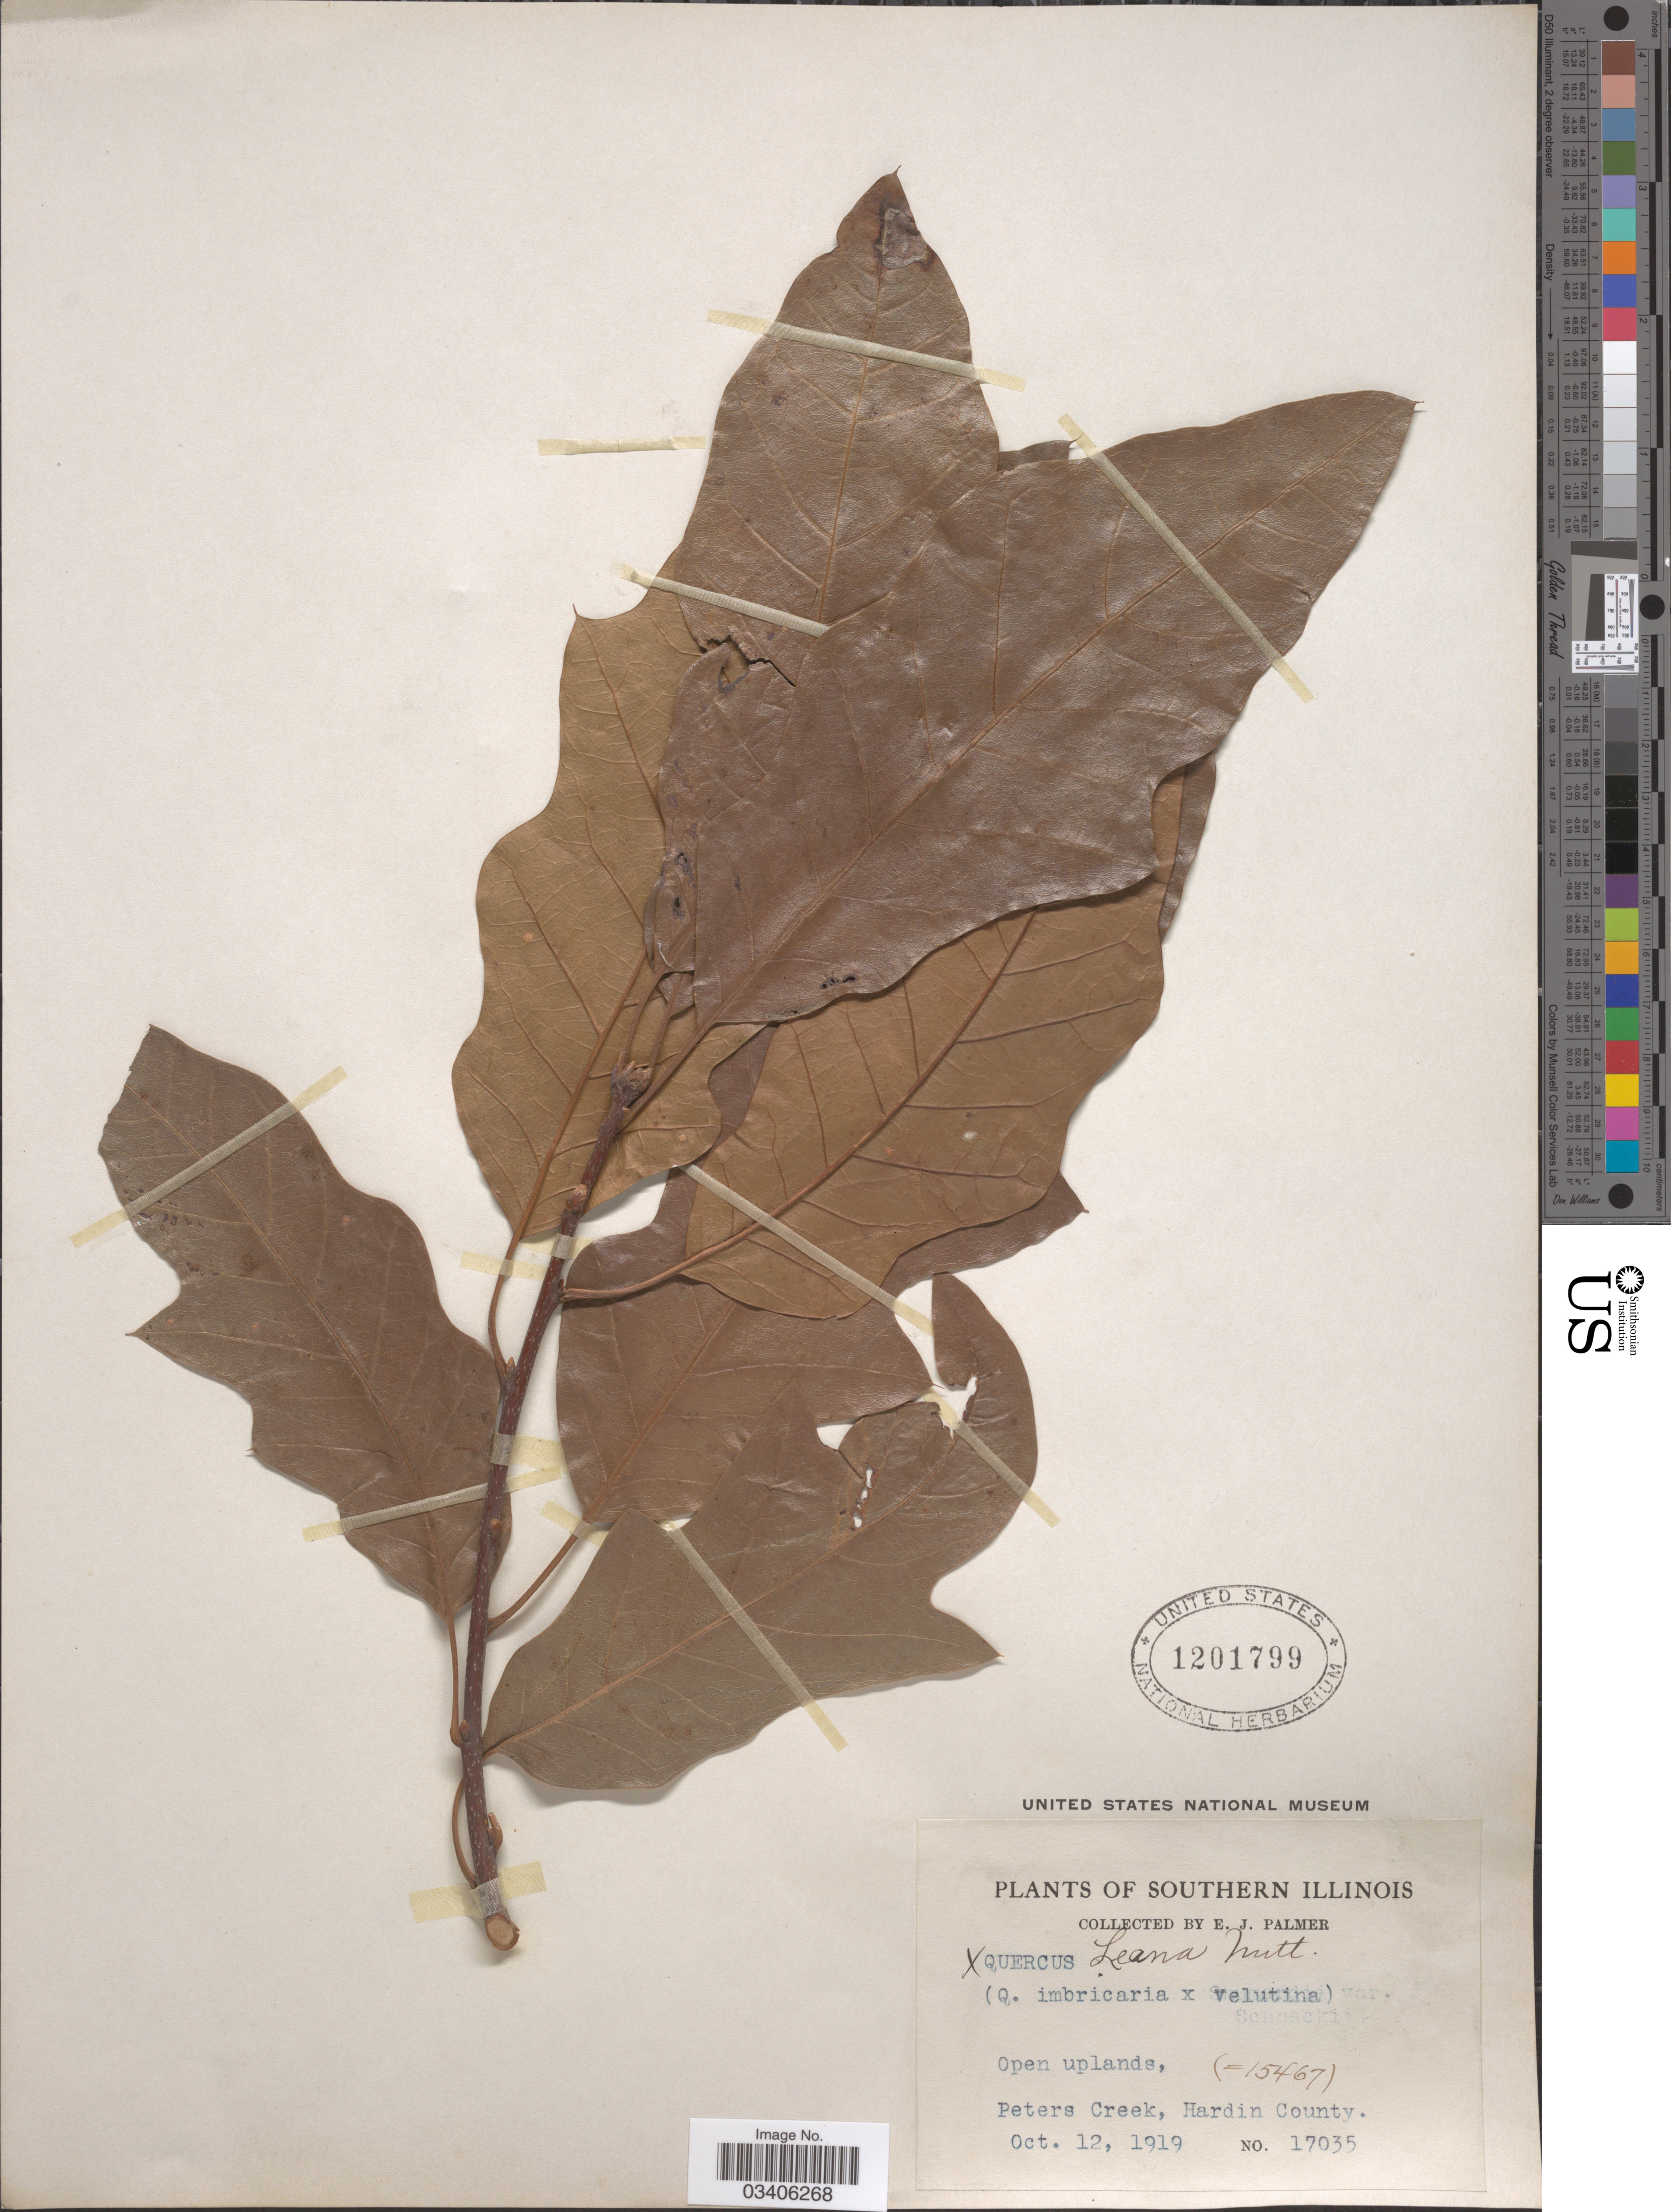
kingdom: Plantae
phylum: Tracheophyta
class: Magnoliopsida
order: Fagales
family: Fagaceae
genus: Quercus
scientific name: Quercus x leana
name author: Nutt.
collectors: E. J. Palmer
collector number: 17035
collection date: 1919-10-12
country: United States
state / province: Illinois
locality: Southern Illinois. Peters Creek, Hardin County.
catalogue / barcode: US 1201799